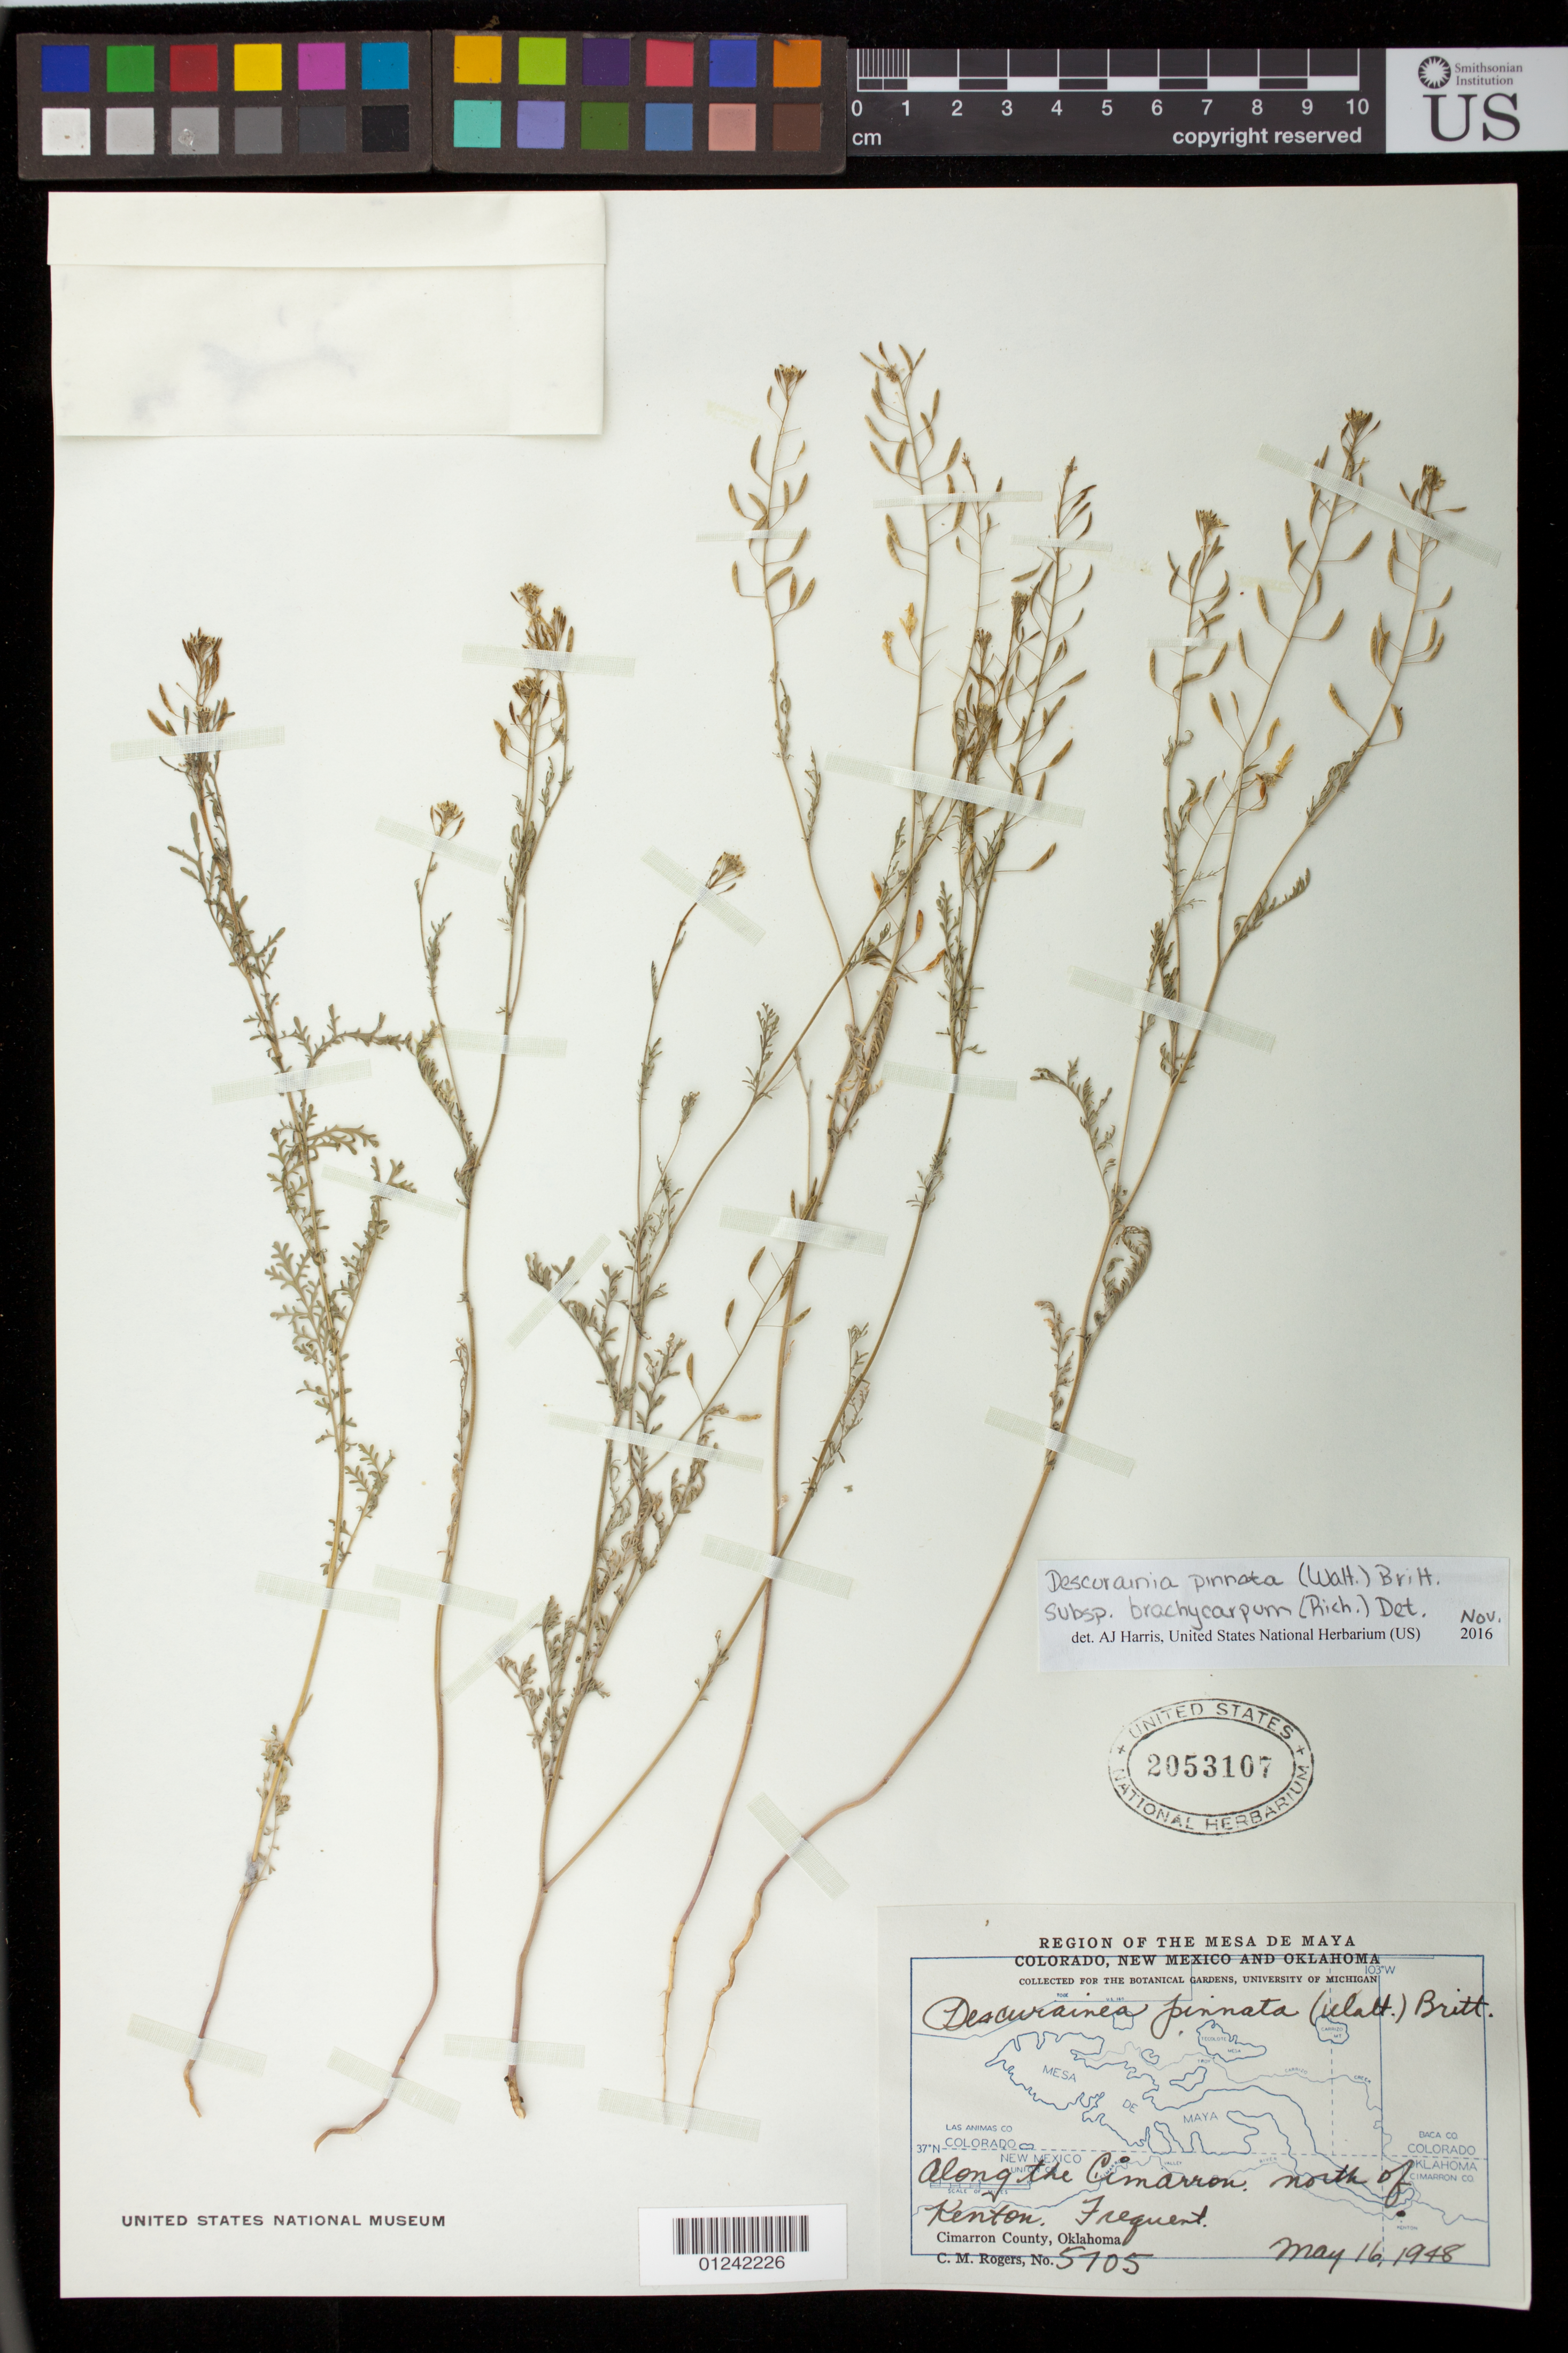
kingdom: Plantae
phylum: Tracheophyta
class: Magnoliopsida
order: Brassicales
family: Brassicaceae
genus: Descurainia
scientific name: Descurainia pinnata subsp. brachycarpa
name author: (Richardson) Detling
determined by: Harris, A. J., (UNITED STATES)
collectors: C. M. Rogers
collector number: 5705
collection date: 1948-05-16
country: United States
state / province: Oklahoma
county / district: Cimarron Co.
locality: Along the Cimarron, north of Kenton. Frequent.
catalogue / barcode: US 2053107